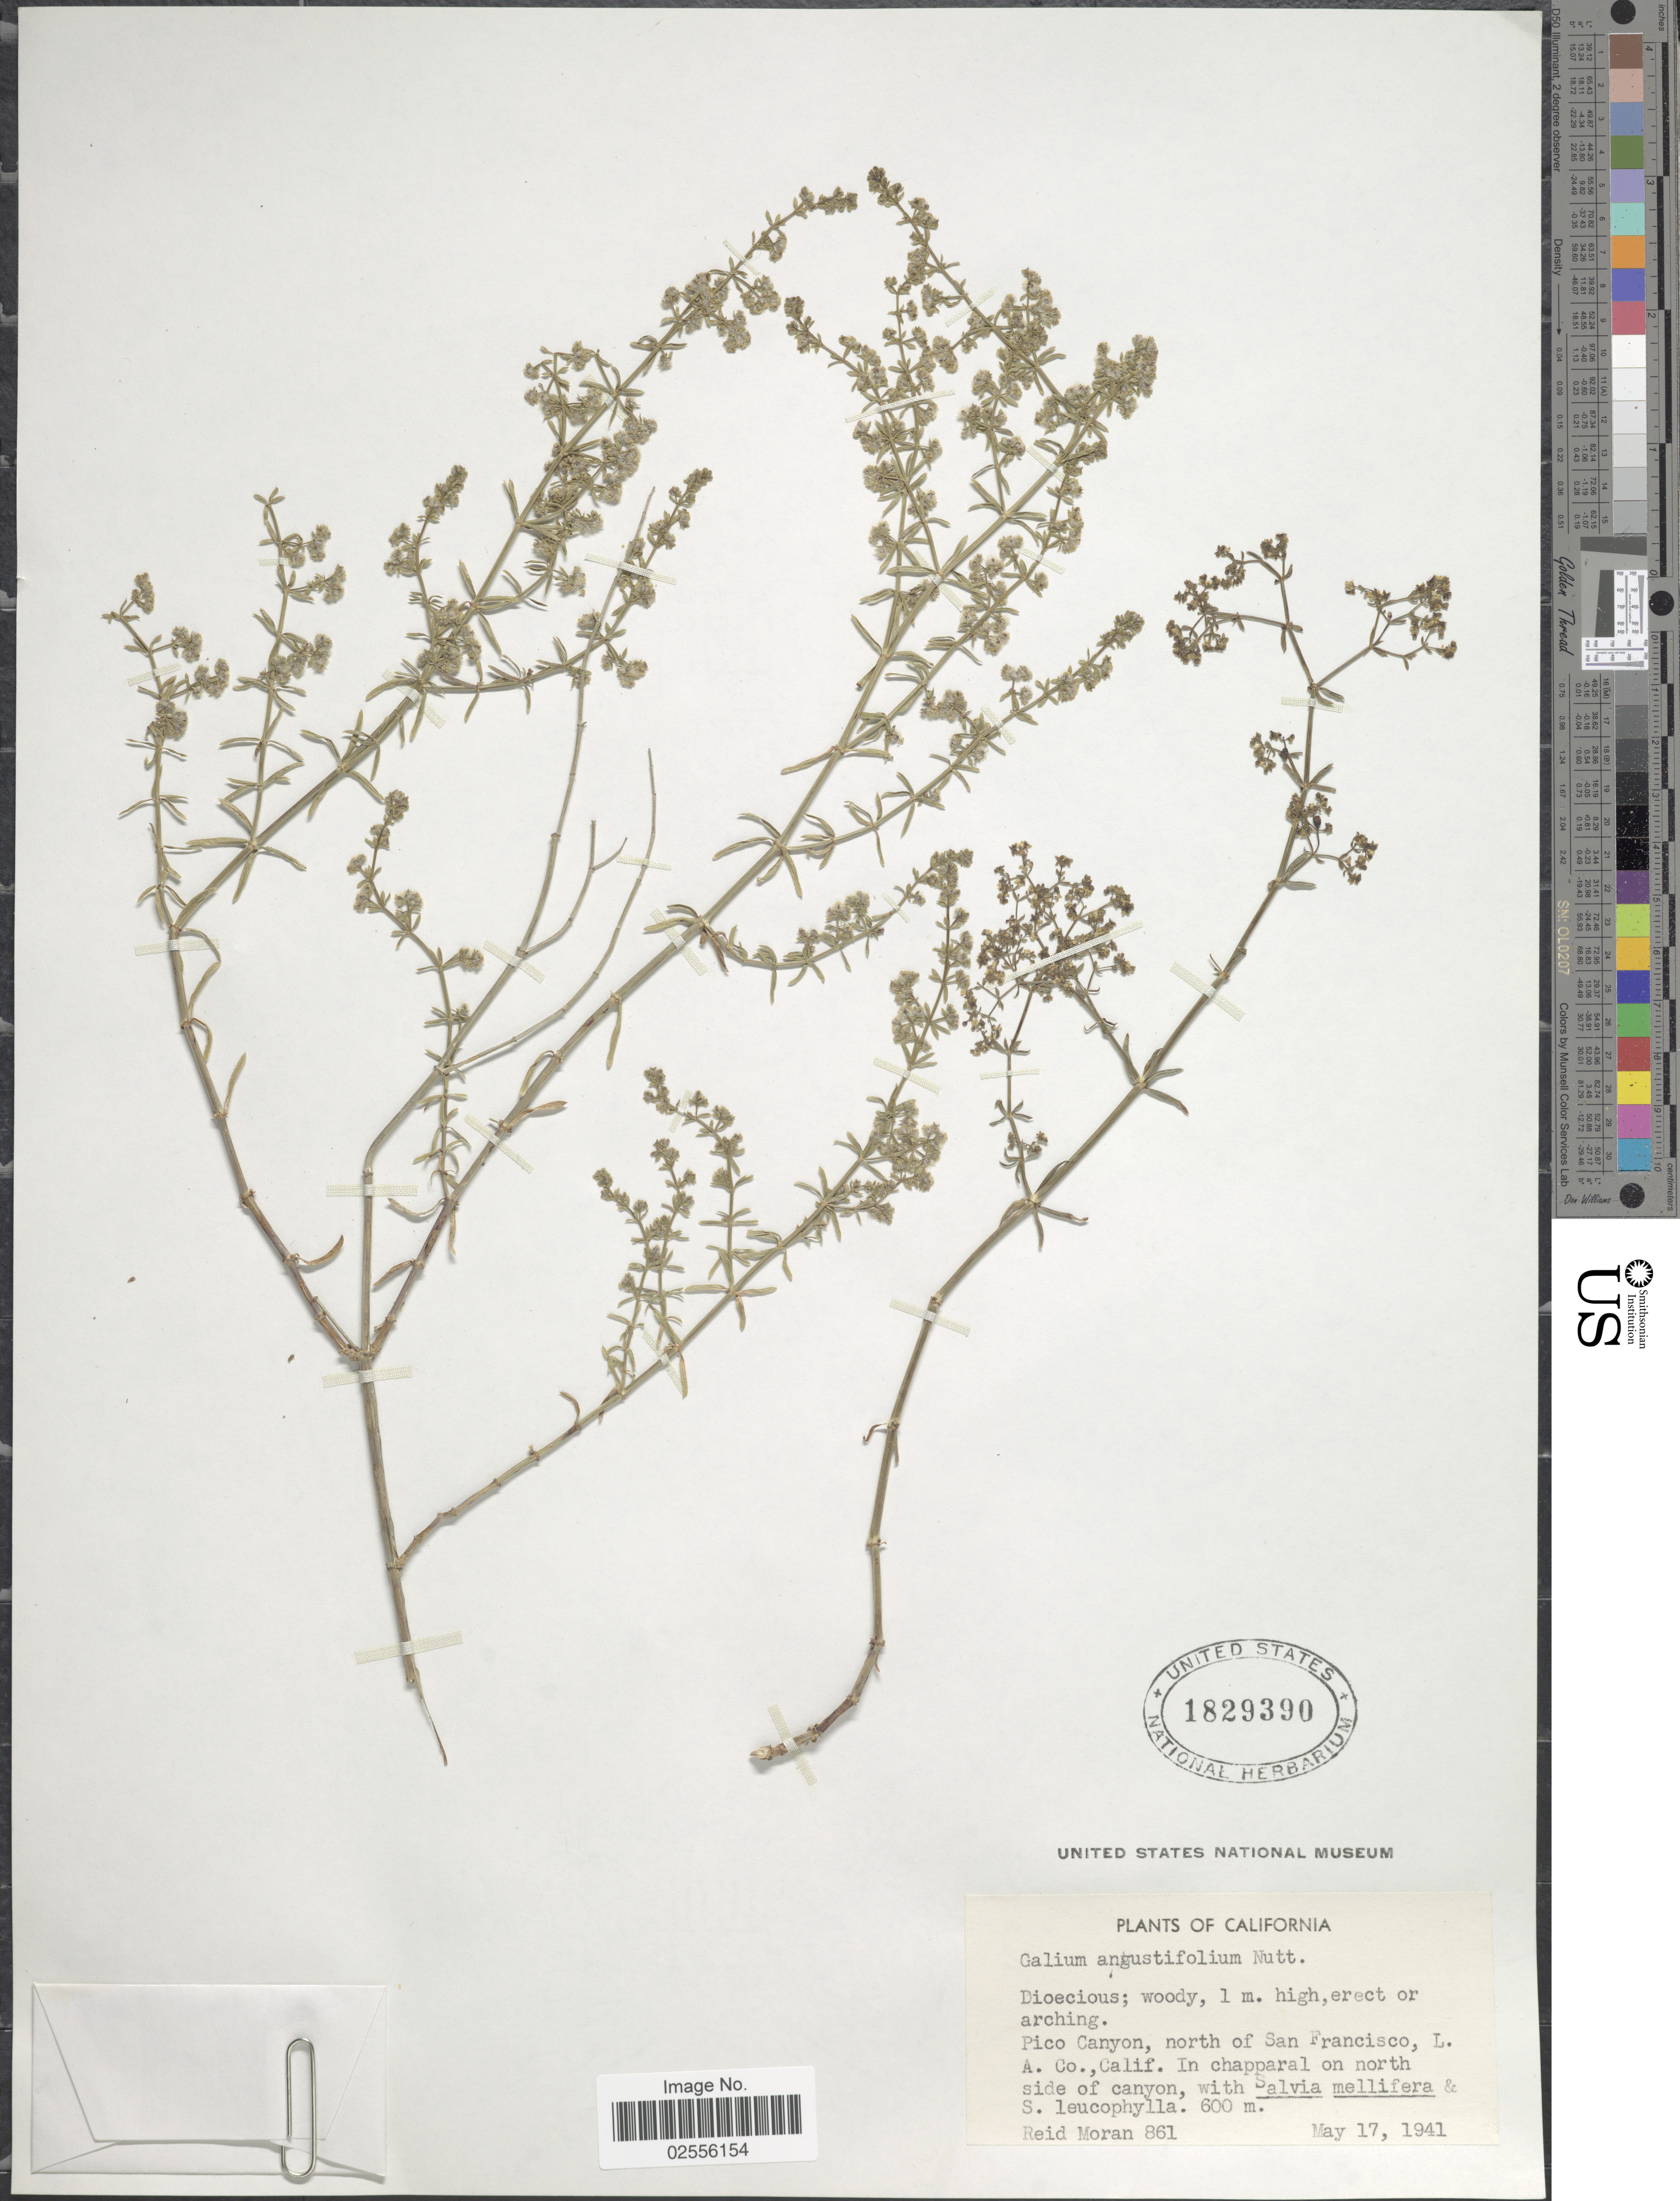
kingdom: Plantae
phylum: Tracheophyta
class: Magnoliopsida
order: Gentianales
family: Rubiaceae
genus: Galium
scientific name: Galium angustifolium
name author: Nutt.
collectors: R. V. Moran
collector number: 861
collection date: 1941-05-17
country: United States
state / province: California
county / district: San Francisco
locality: Pico Canyon, north of San Francisco, L. A. Co., in chapparal on north side of canyon.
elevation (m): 600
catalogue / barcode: US 1829390